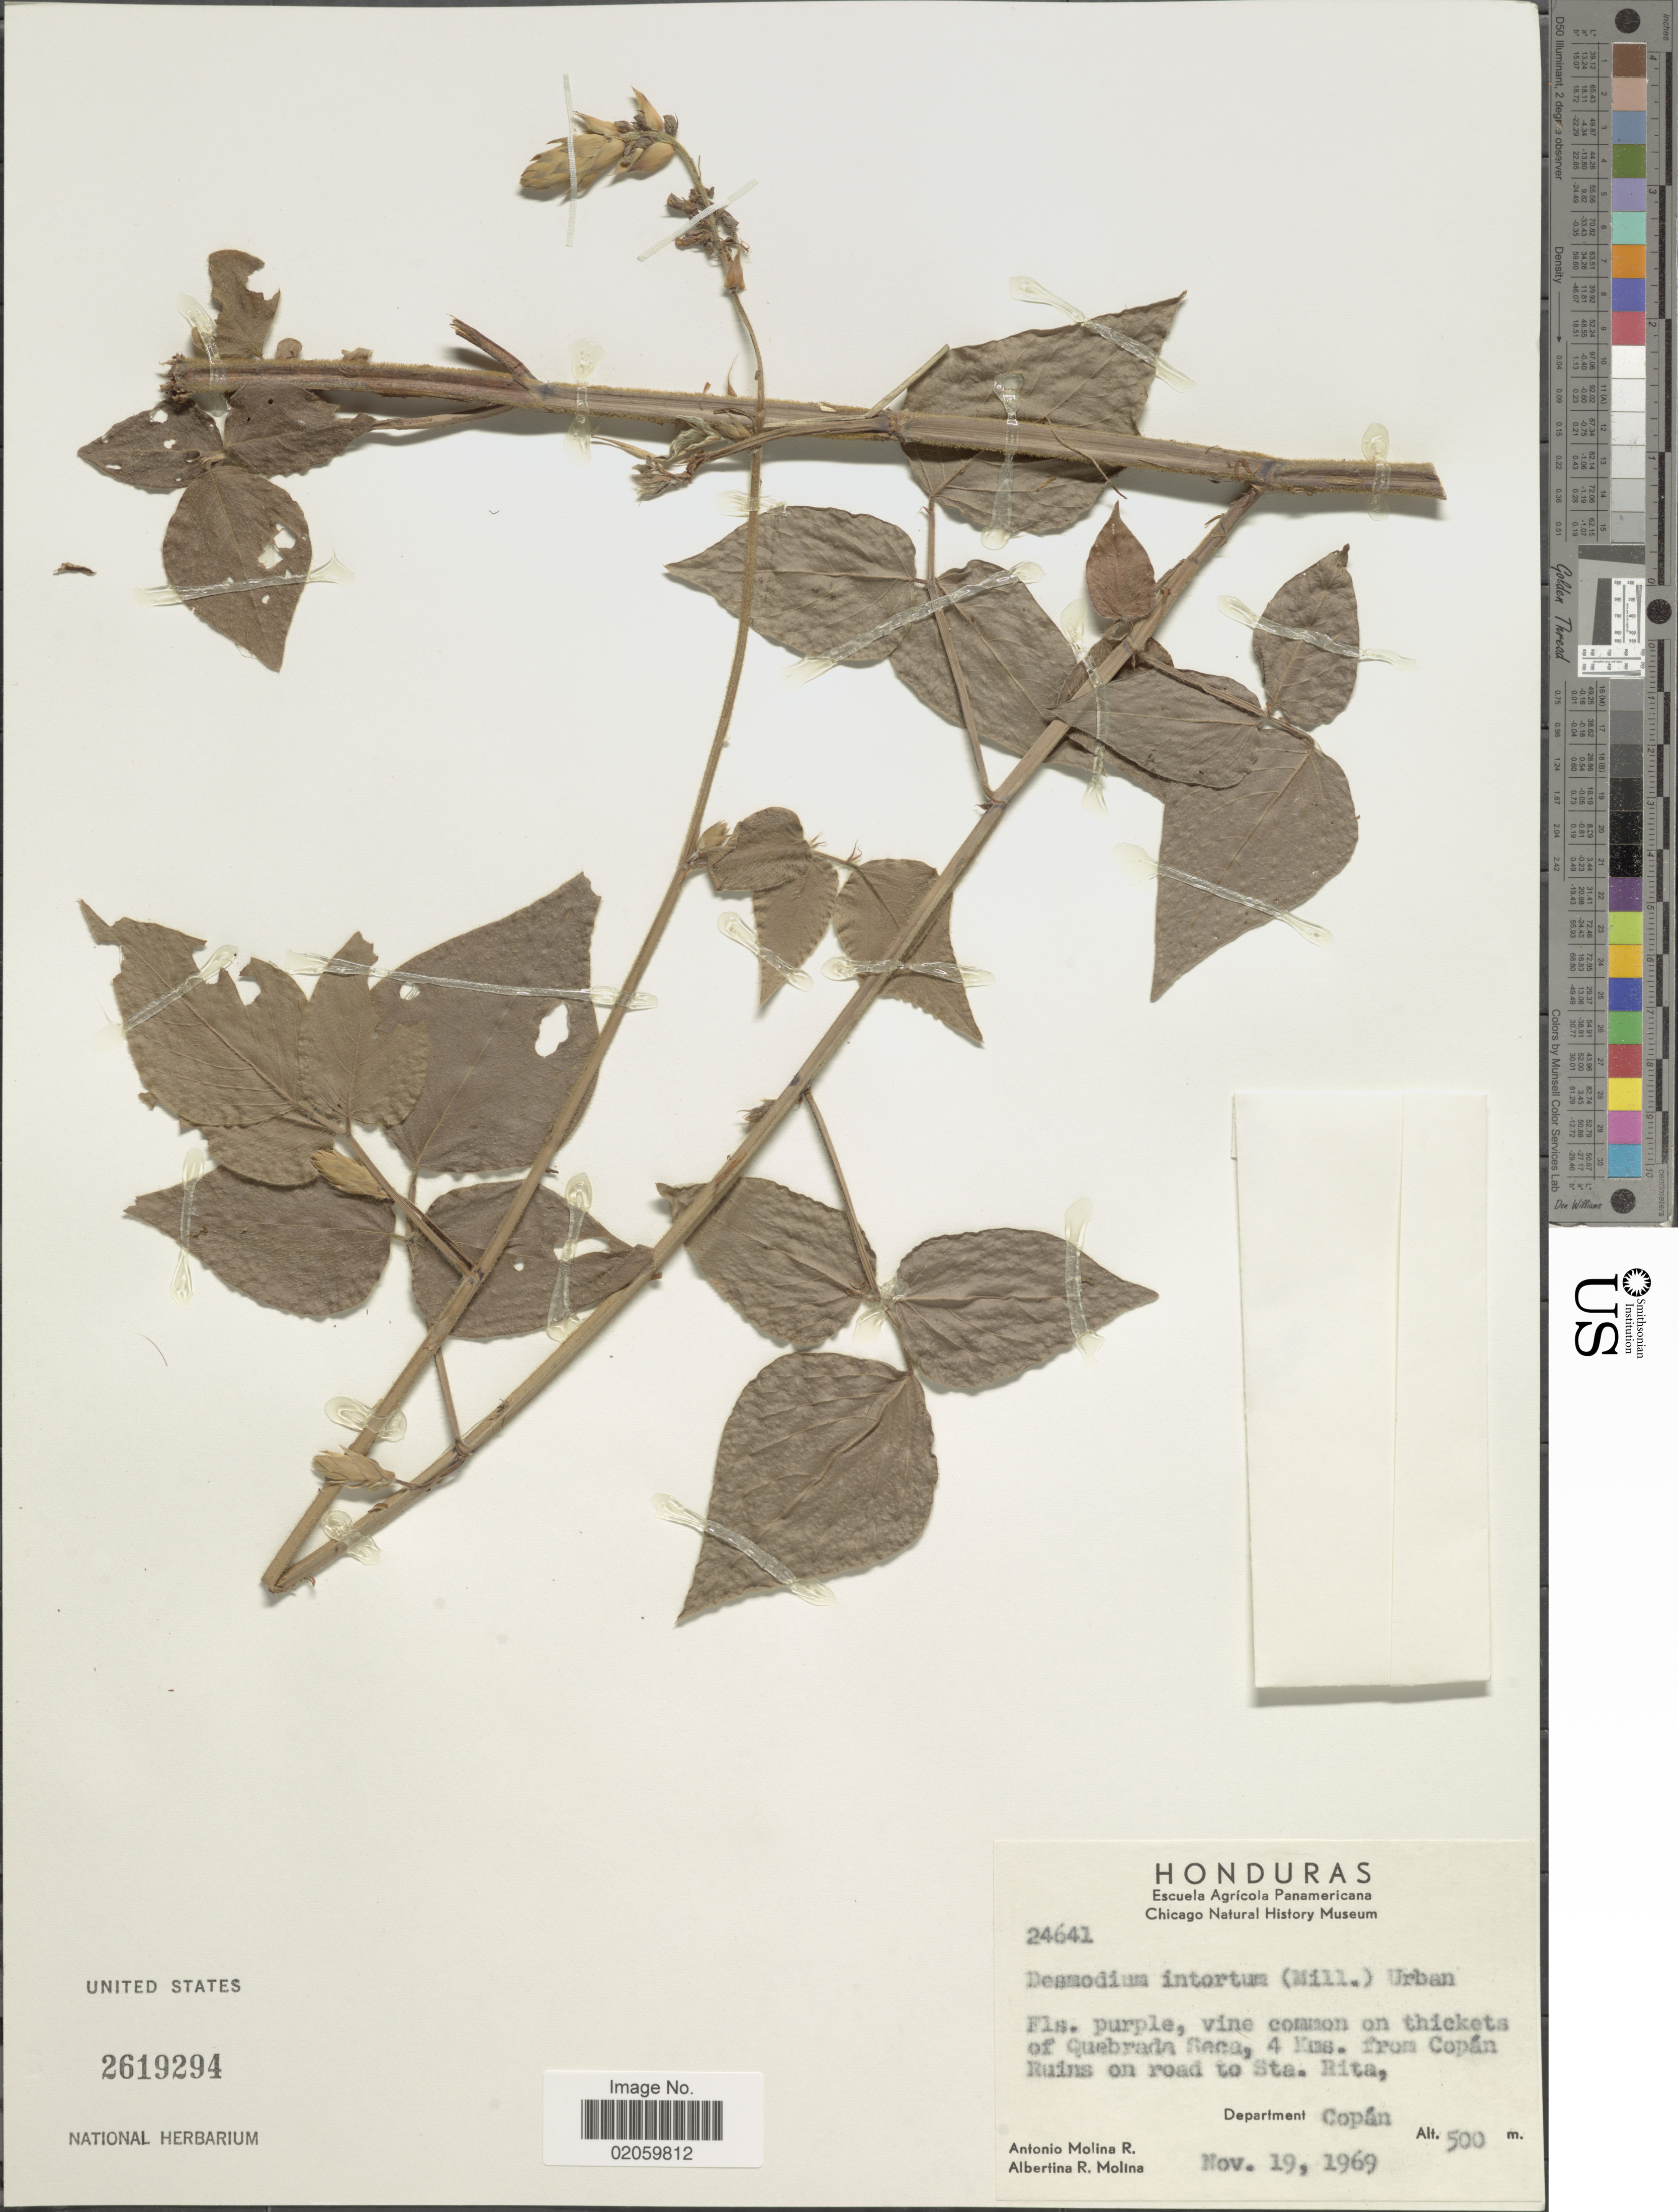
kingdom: Plantae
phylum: Tracheophyta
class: Magnoliopsida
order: Fabales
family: Fabaceae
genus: Desmodium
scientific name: Desmodium intortum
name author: (Mill.) Urb.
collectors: A. Molina R. & A. R. Molina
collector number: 24641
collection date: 1969-11-19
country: Honduras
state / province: Copán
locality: Thickets of Quebrada Seca, 4 kms. from Copan Ruins on road to Sta. Rita.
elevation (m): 500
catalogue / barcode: US 2619294